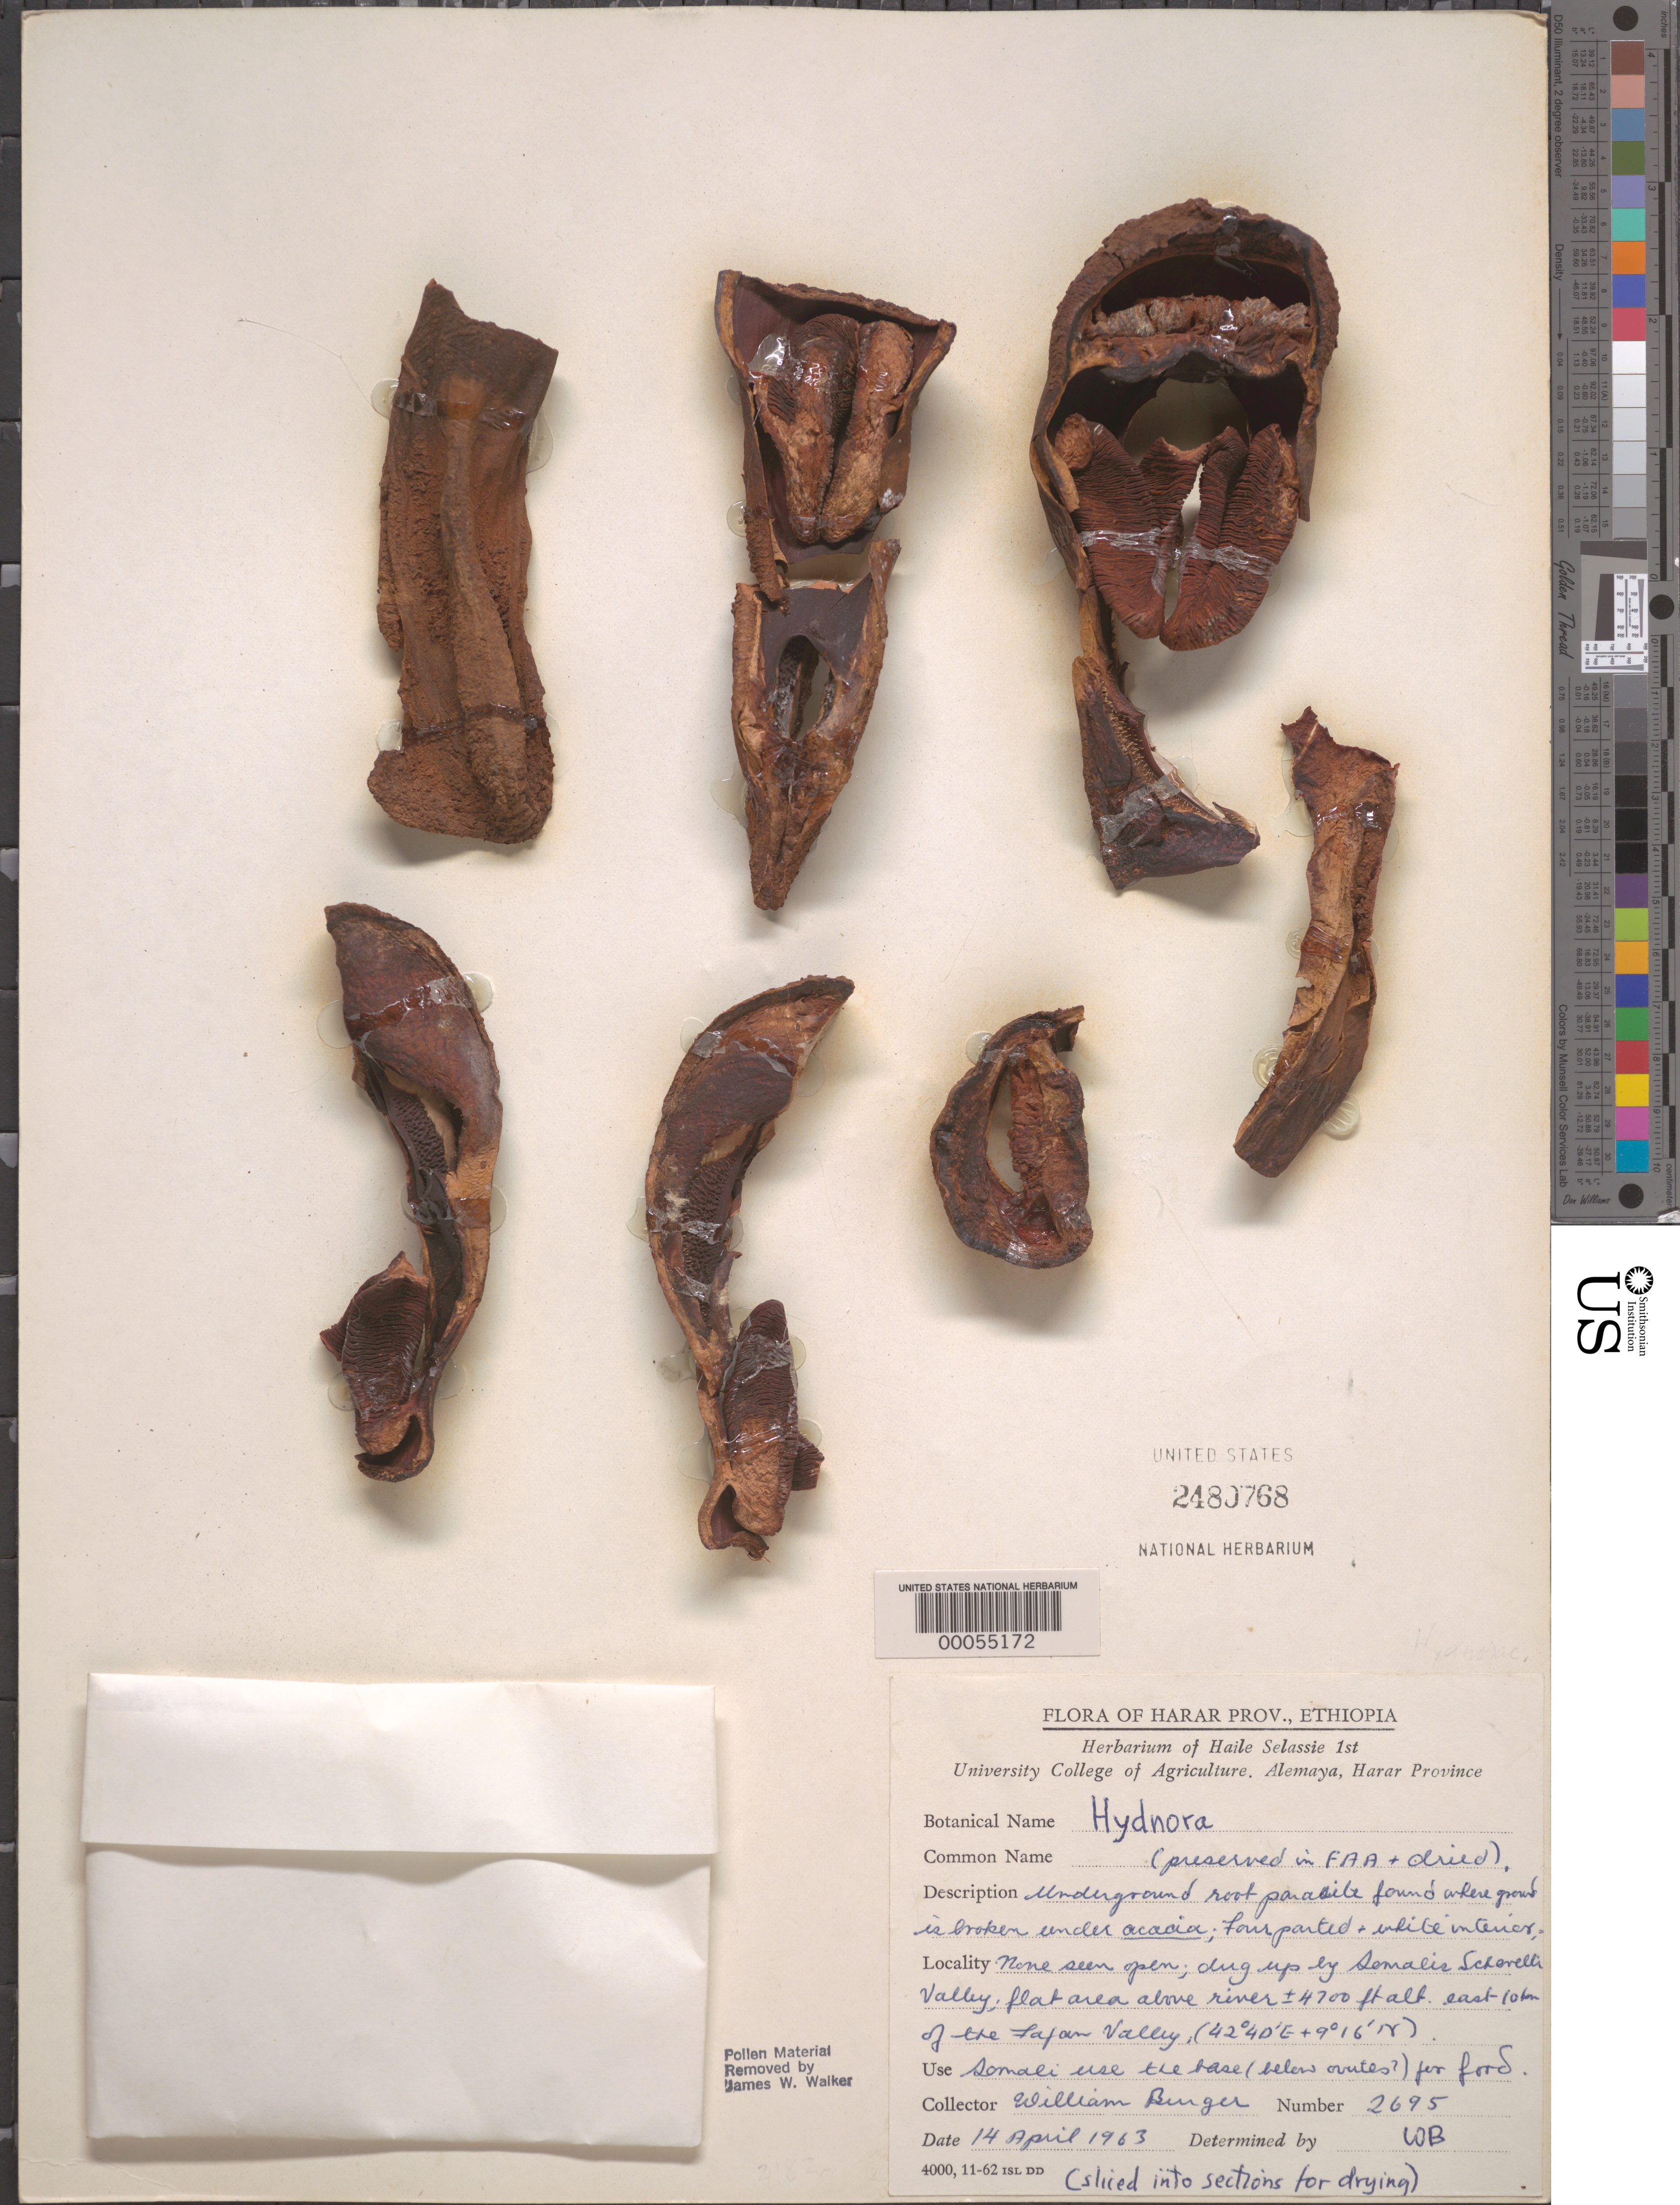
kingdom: Plantae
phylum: Tracheophyta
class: Magnoliopsida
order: Piperales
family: Hydnoraceae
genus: Hydnora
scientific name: Hydnora sp.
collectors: W. Burger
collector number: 2695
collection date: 1963-04-14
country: Ethiopia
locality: Harar Prov. By Somalis Schovelli, Valley; flat area above river east 10 m of the Fafan Valley.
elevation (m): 1433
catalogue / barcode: US 2480768